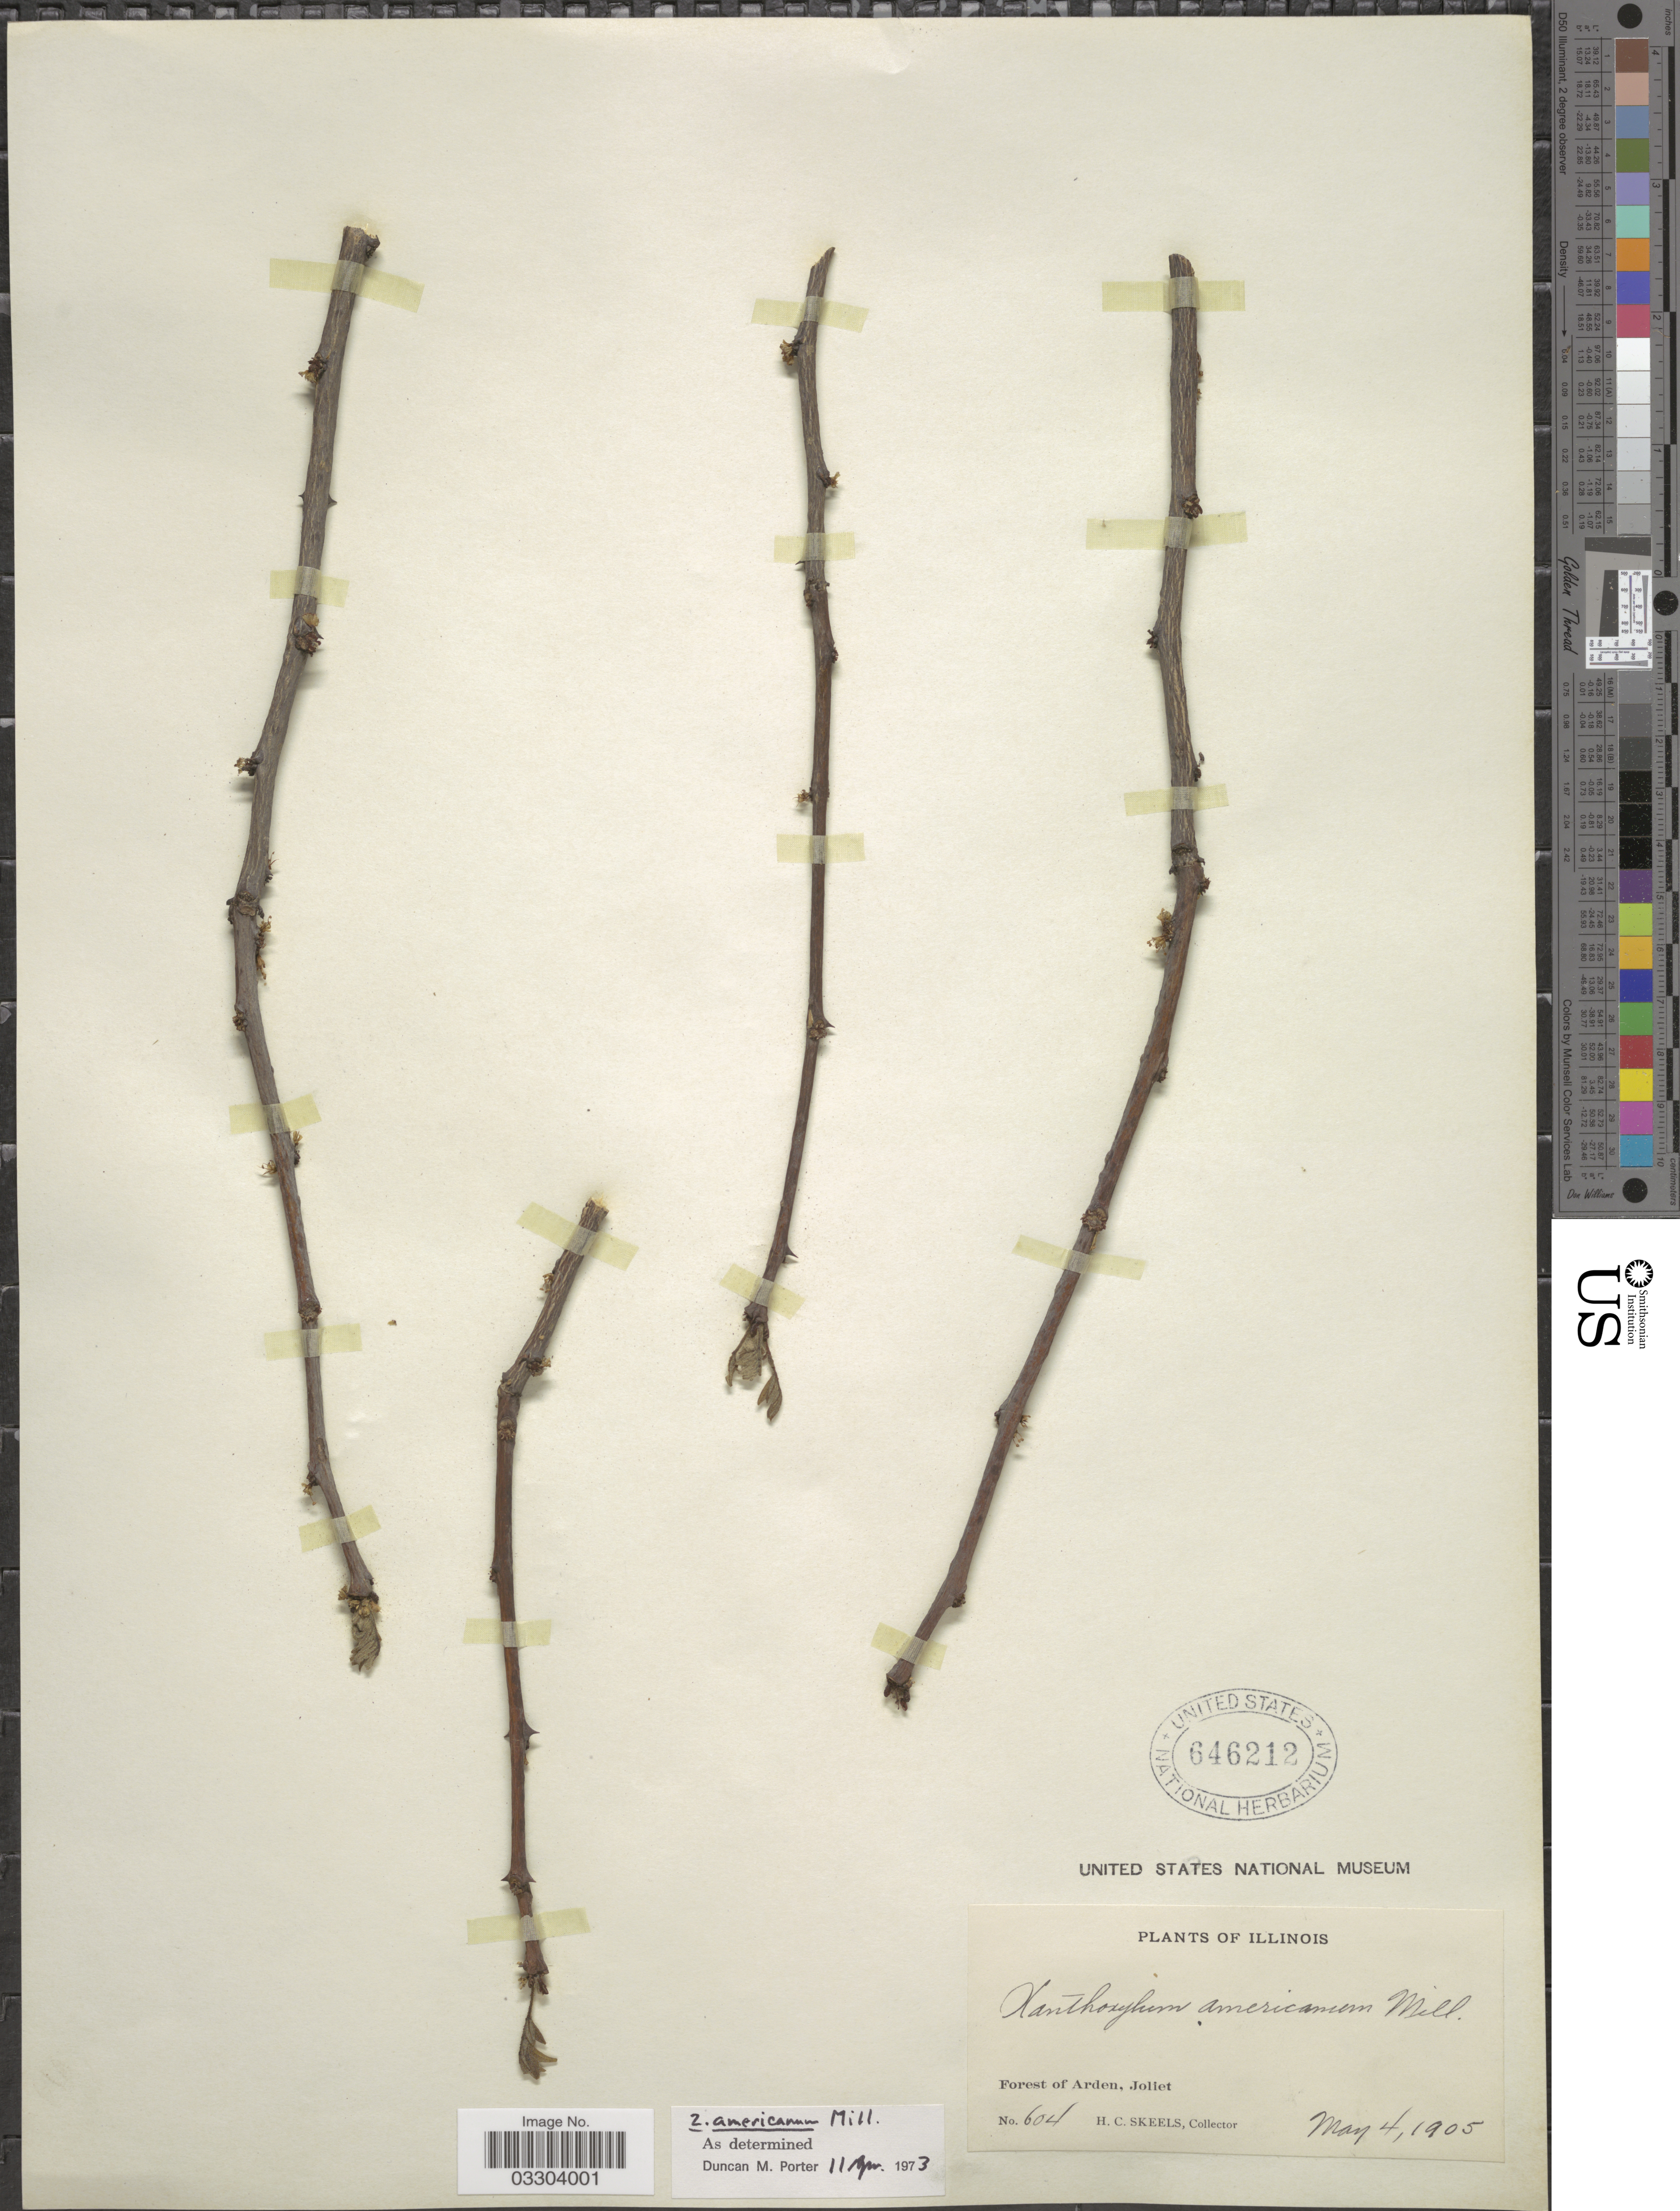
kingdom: Plantae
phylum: Tracheophyta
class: Magnoliopsida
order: Sapindales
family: Rutaceae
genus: Zanthoxylum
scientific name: Zanthoxylum americanum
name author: Mill.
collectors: H. Skeels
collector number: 604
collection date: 1905-05-04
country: United States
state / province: Illinois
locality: Forest of Arden, Joliet.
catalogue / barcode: US 646212